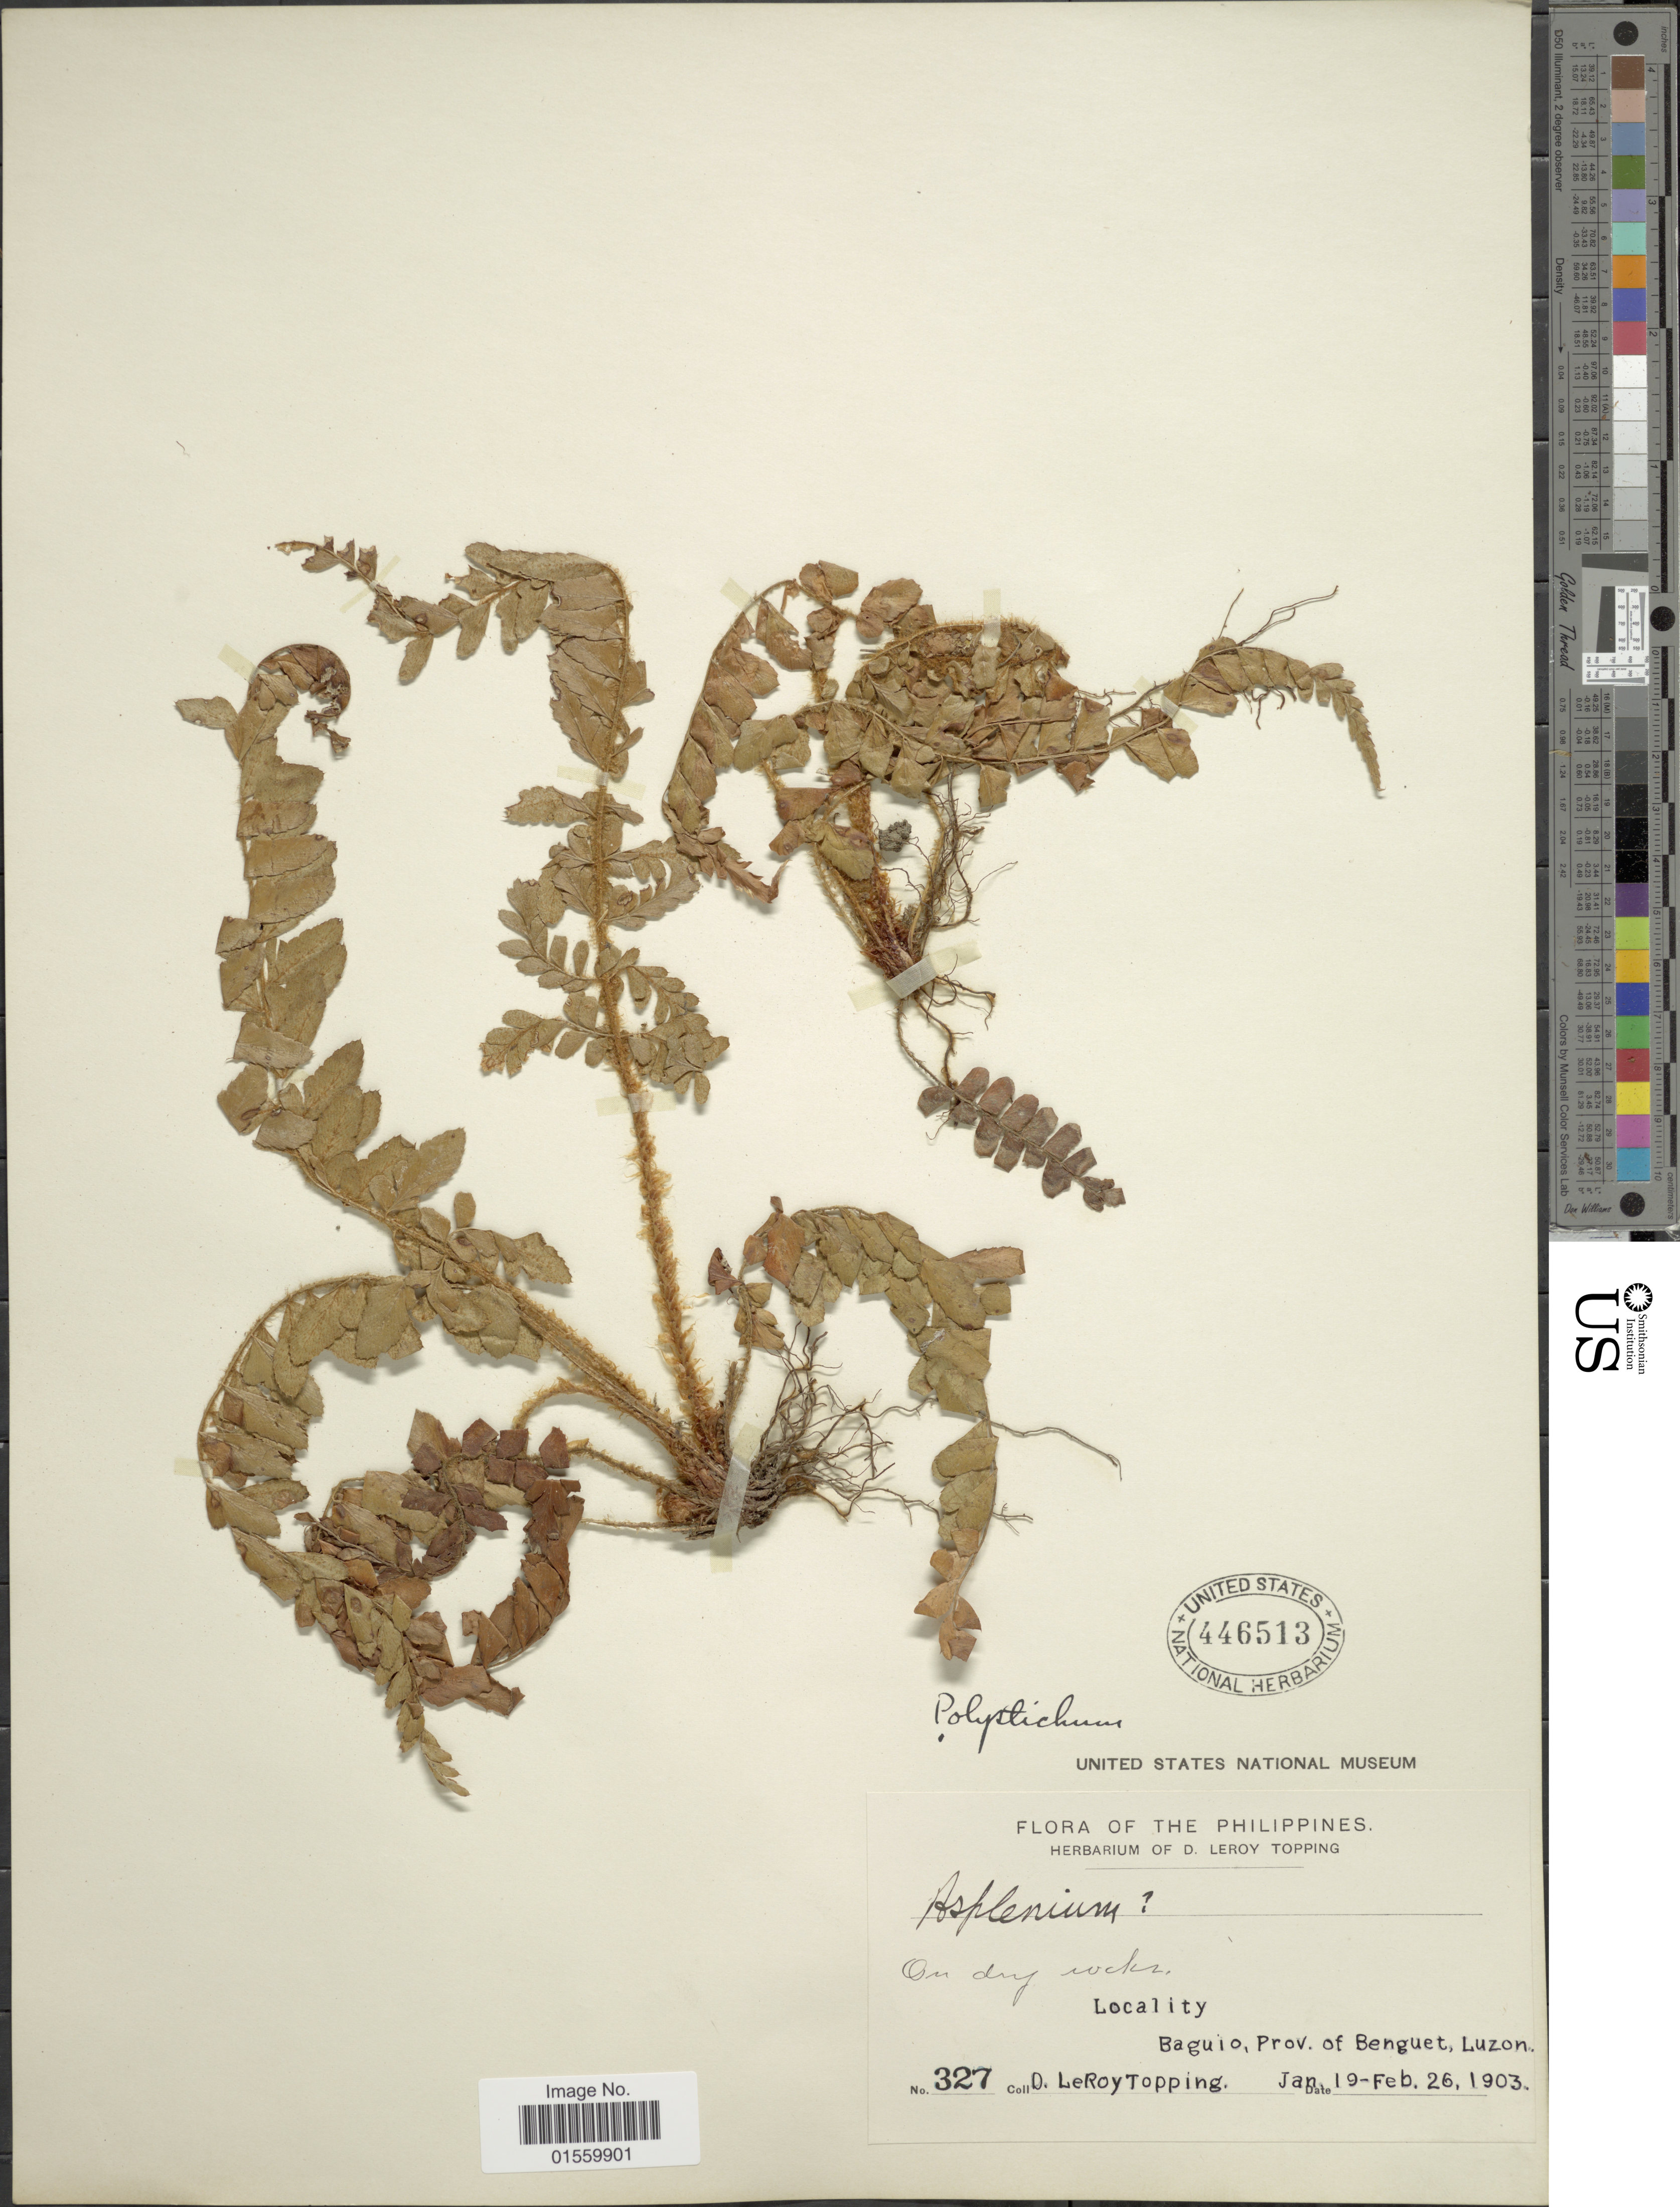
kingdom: Plantae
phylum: Tracheophyta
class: Polypodiopsida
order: Polypodiales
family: Dryopteridaceae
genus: Polystichum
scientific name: Polystichum aculeatum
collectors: D. L. Topping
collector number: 327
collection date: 1903-01-19/1903-02-26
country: Philippines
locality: Baguio, Prov. of Benguet, Luzon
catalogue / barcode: US 446513